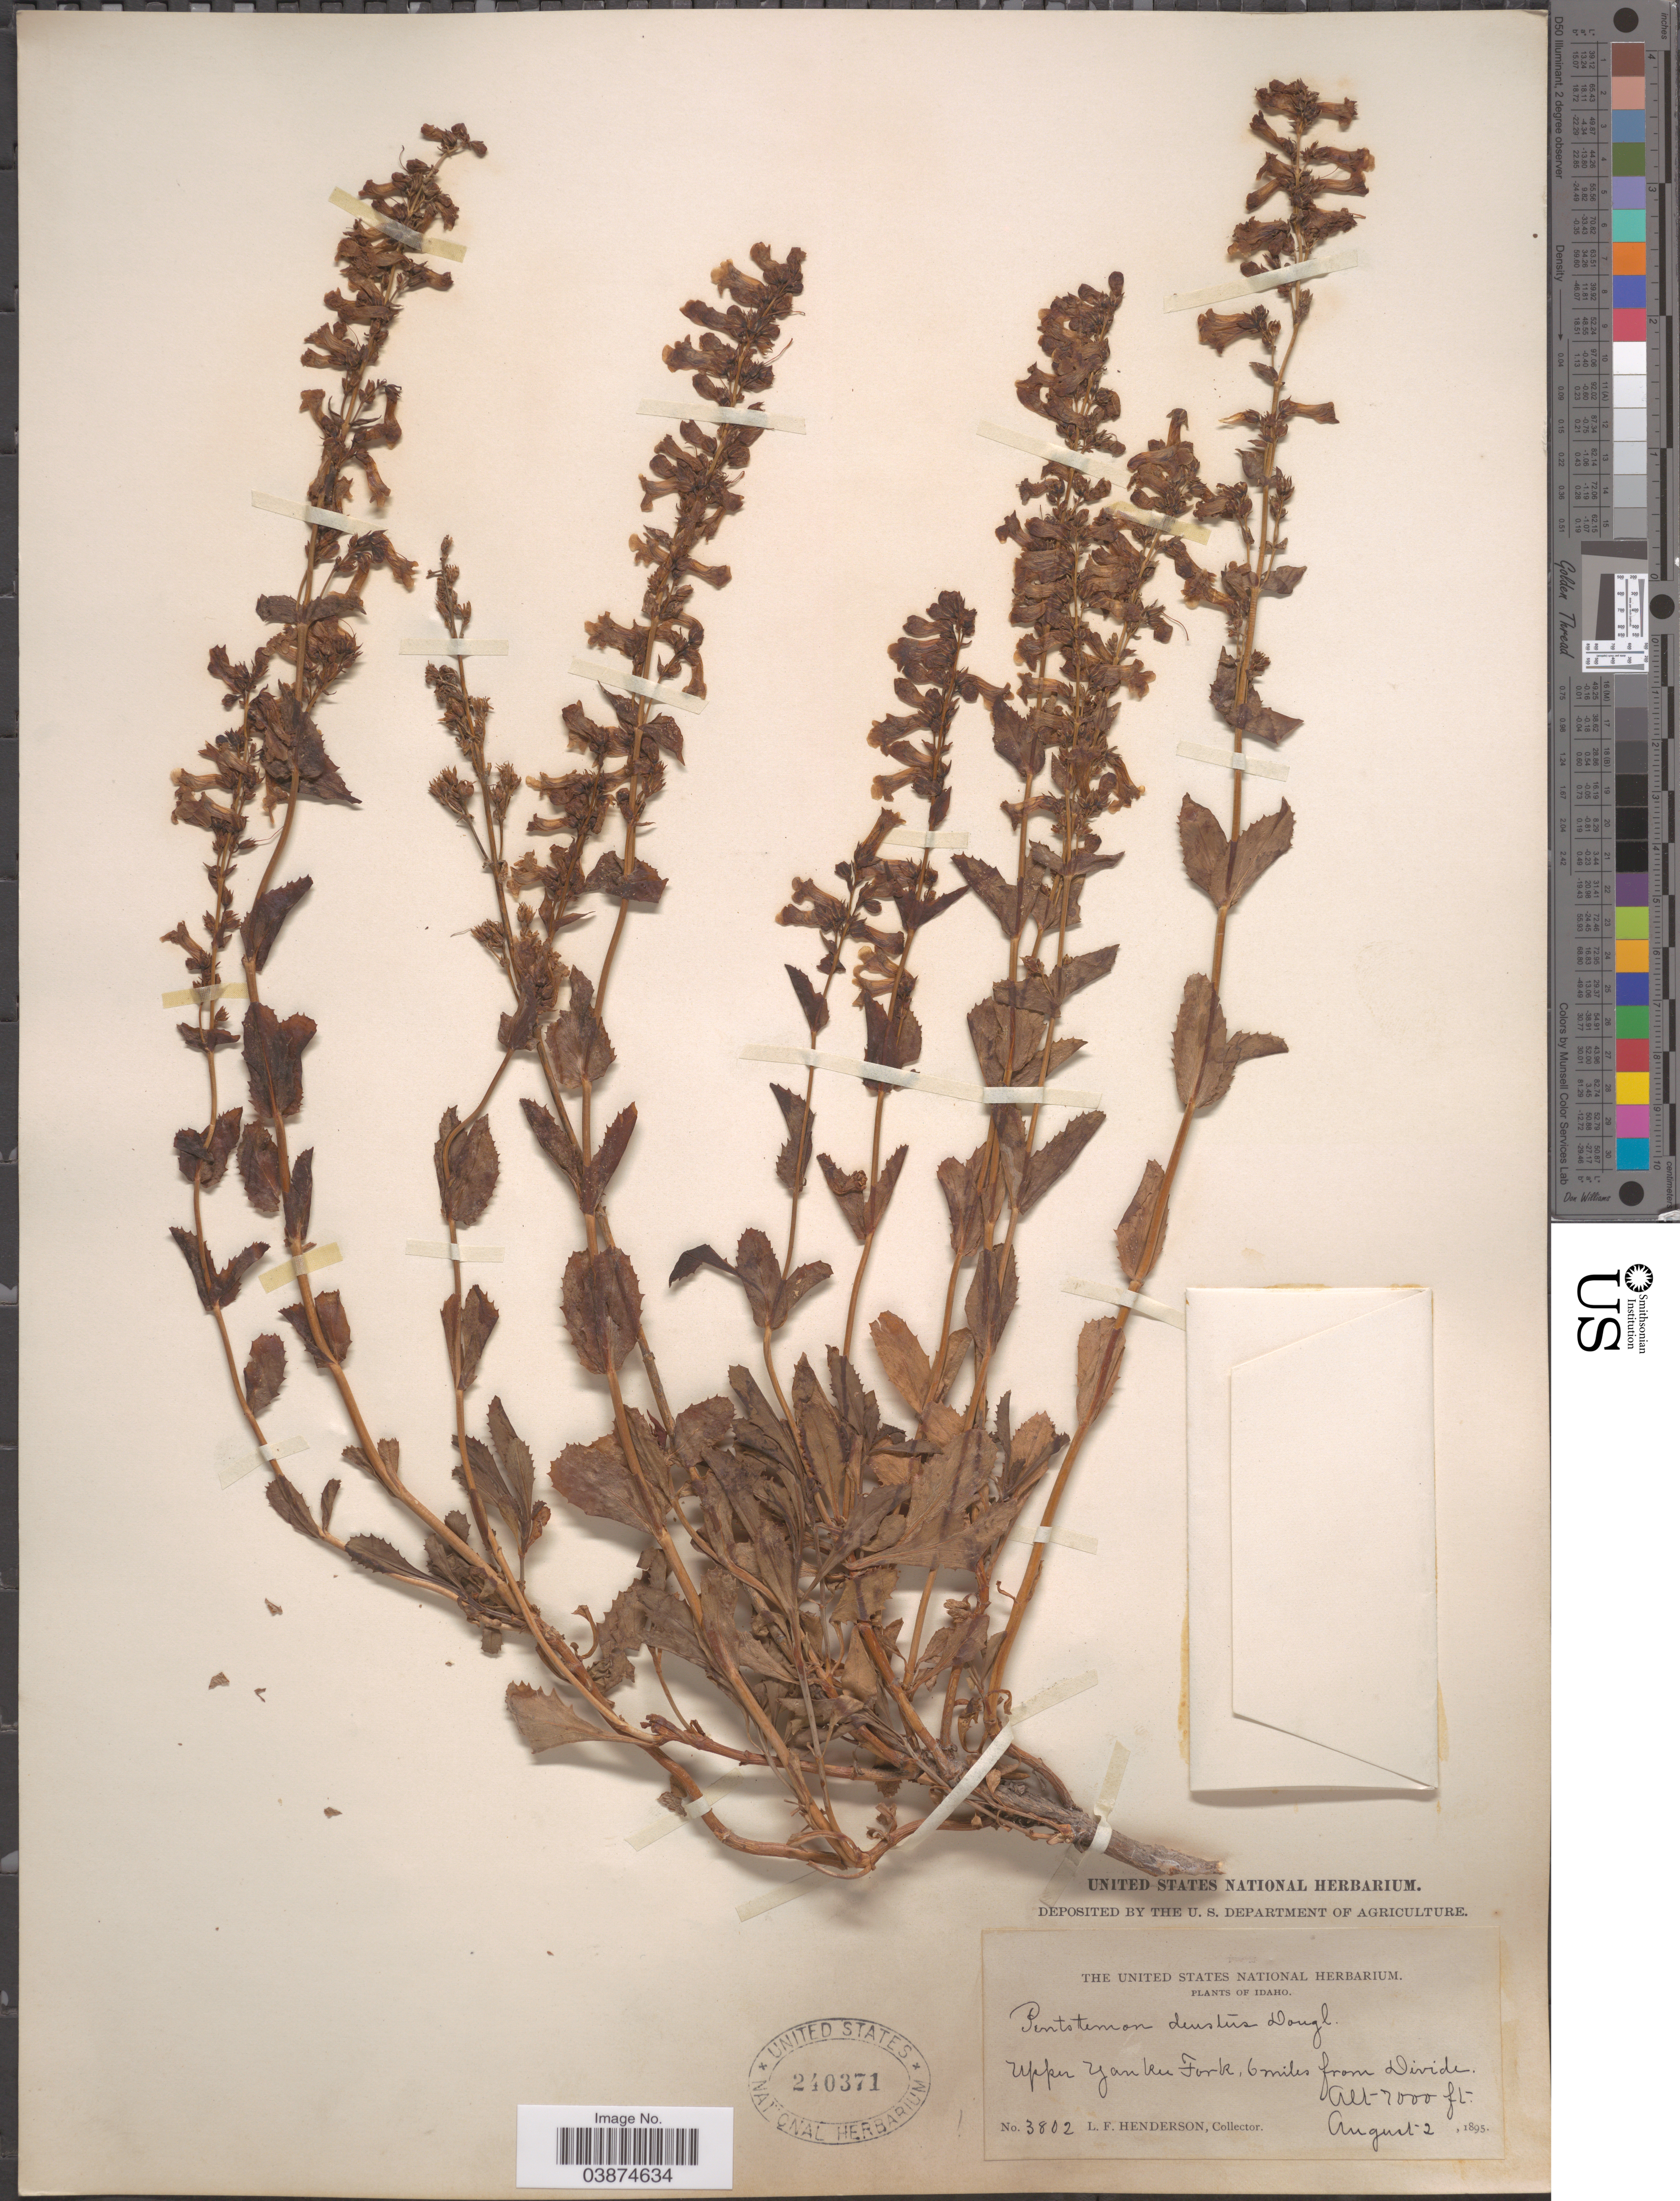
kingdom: Plantae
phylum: Tracheophyta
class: Magnoliopsida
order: Lamiales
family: Plantaginaceae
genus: Penstemon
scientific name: Penstemon deustus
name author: Douglas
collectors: L. Henderson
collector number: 3802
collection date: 1895-08-02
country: United States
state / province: Idaho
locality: Upper Yankee Fork, 6 miles from Divide.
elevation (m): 2134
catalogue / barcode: US 240371